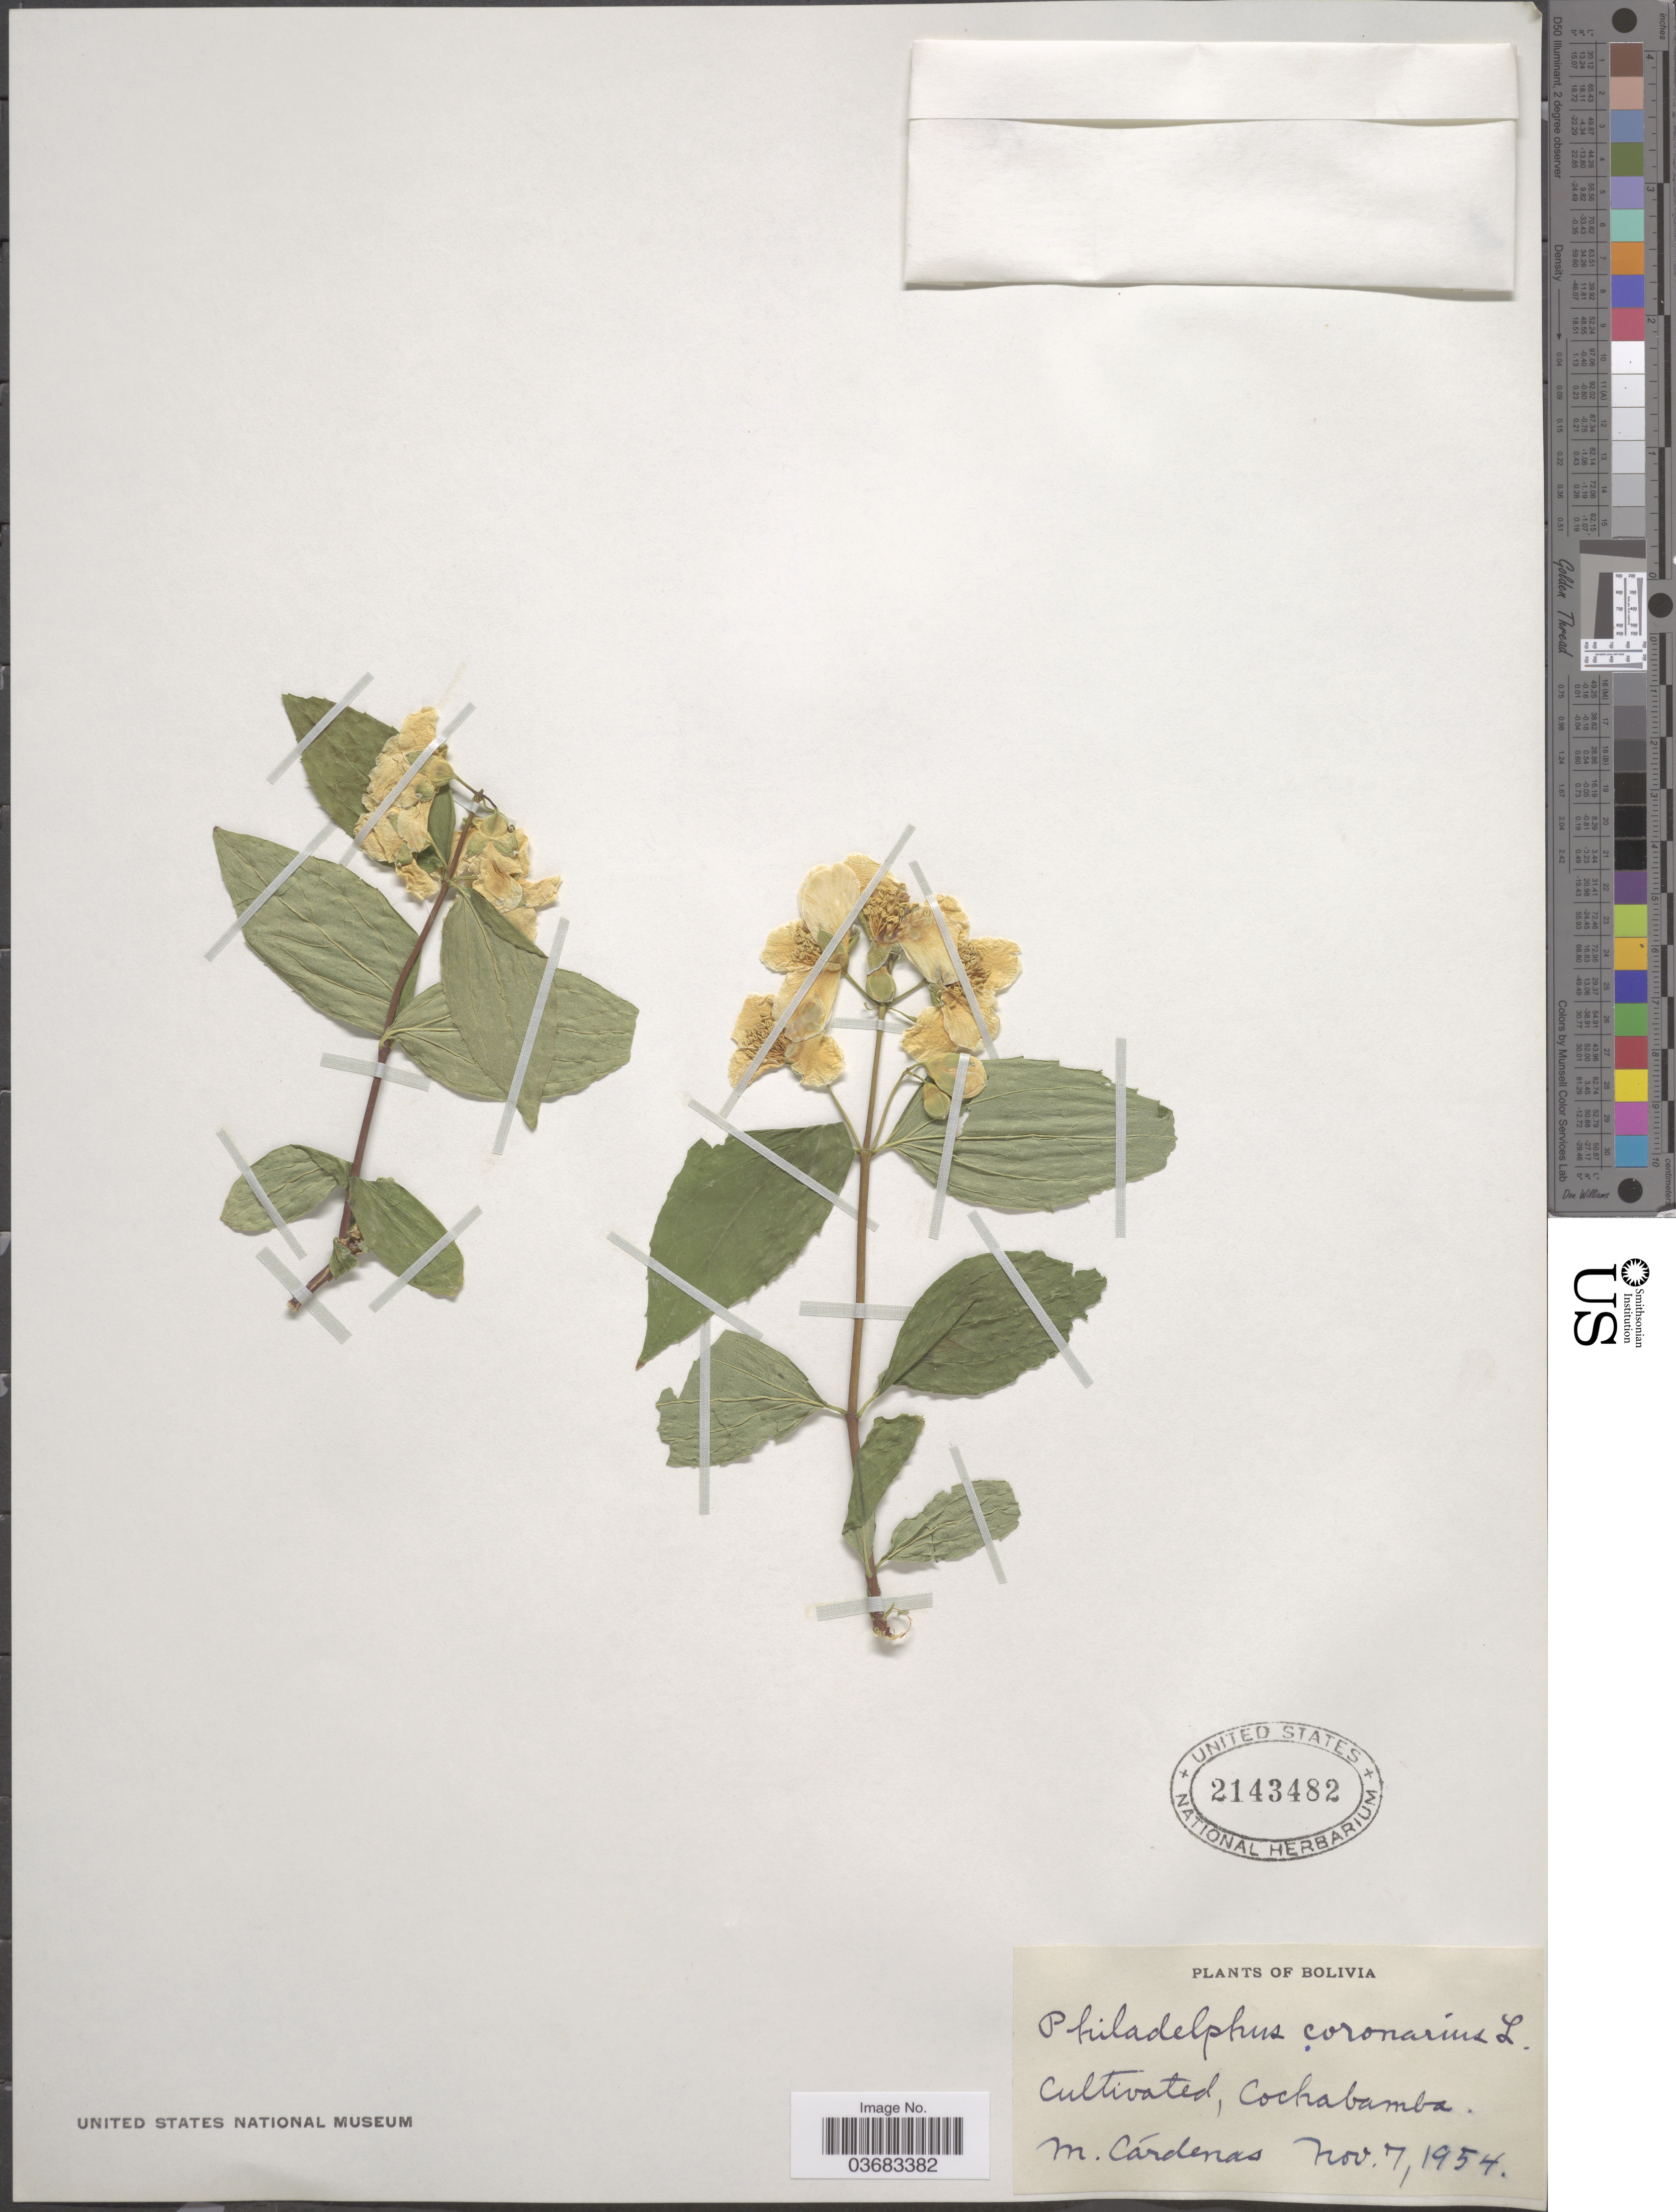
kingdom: Plantae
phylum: Tracheophyta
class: Magnoliopsida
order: Cornales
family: Hydrangeaceae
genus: Philadelphus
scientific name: Philadelphus coronarius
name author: L.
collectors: M. Cárdenas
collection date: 1954-11-07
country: Bolivia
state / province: Cochabamba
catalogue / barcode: US 2143482